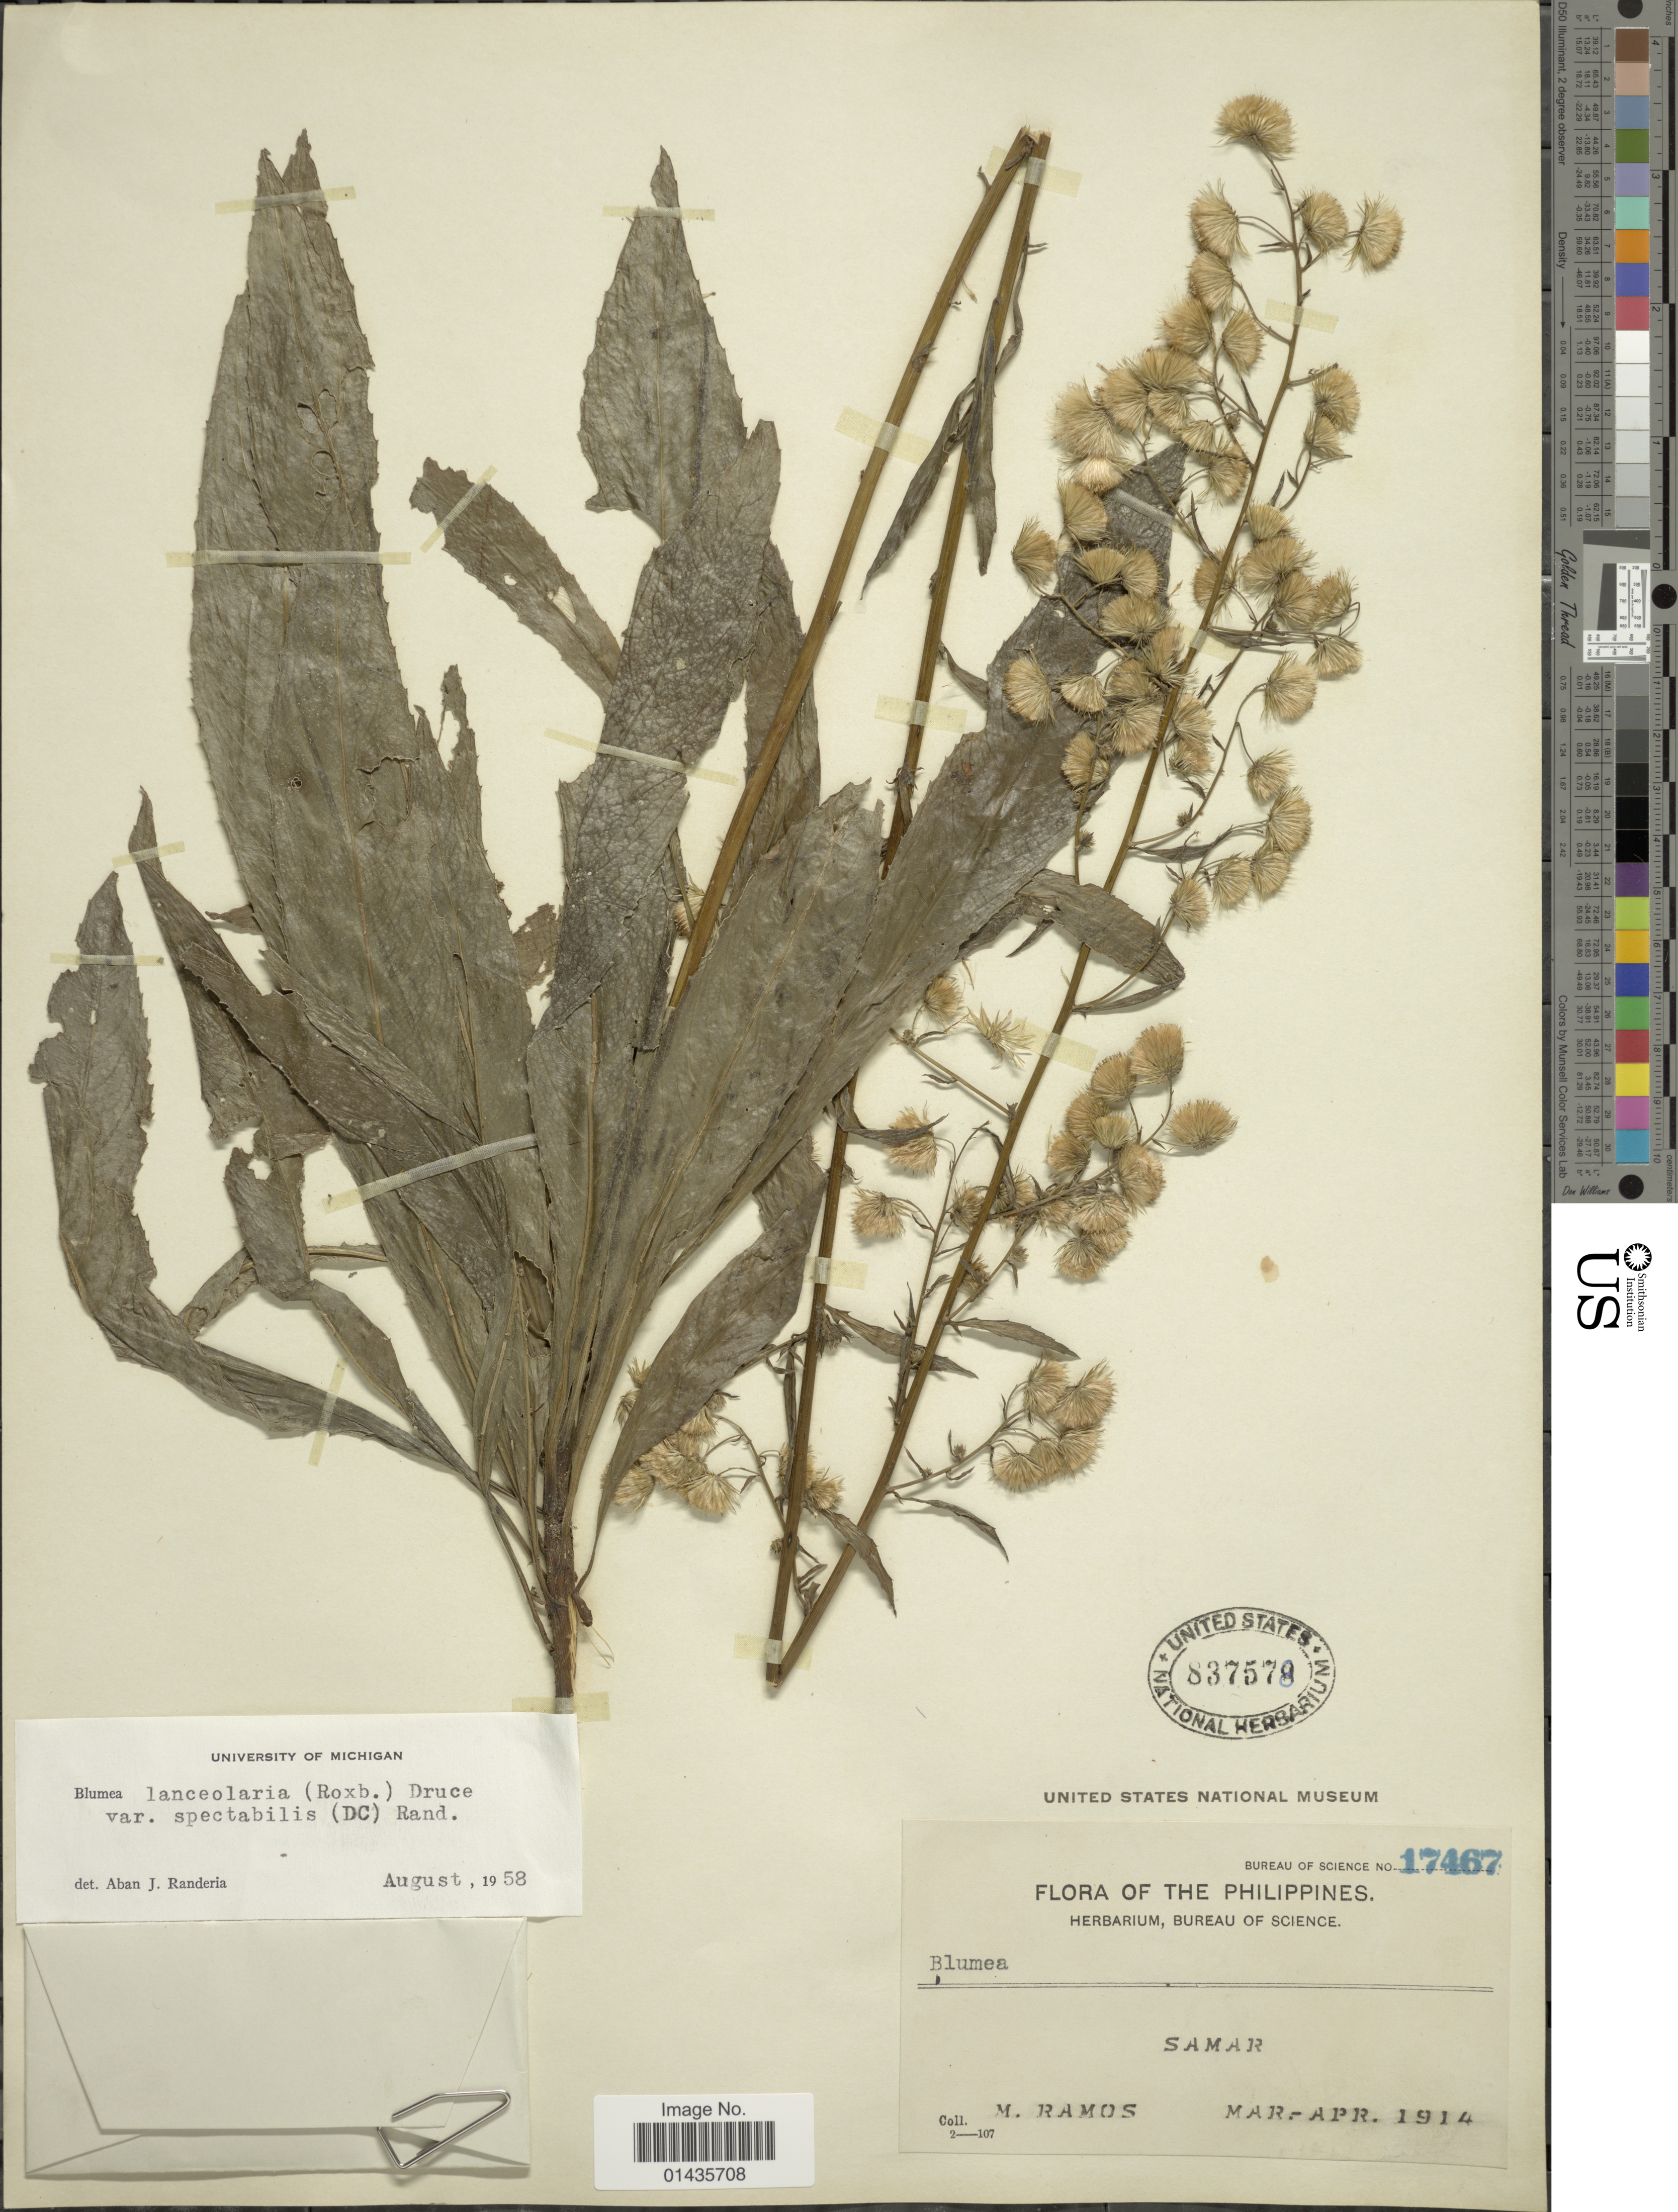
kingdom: Plantae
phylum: Tracheophyta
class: Magnoliopsida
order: Asterales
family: Asteraceae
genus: Blumea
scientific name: Blumea lanceolaria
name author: (Roxb.) Druce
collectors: M. Ramos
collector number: Bureau of Science 17467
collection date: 1914-03/1914-04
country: Philippines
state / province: Eastern Visayas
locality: Samar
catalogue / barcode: US 837578